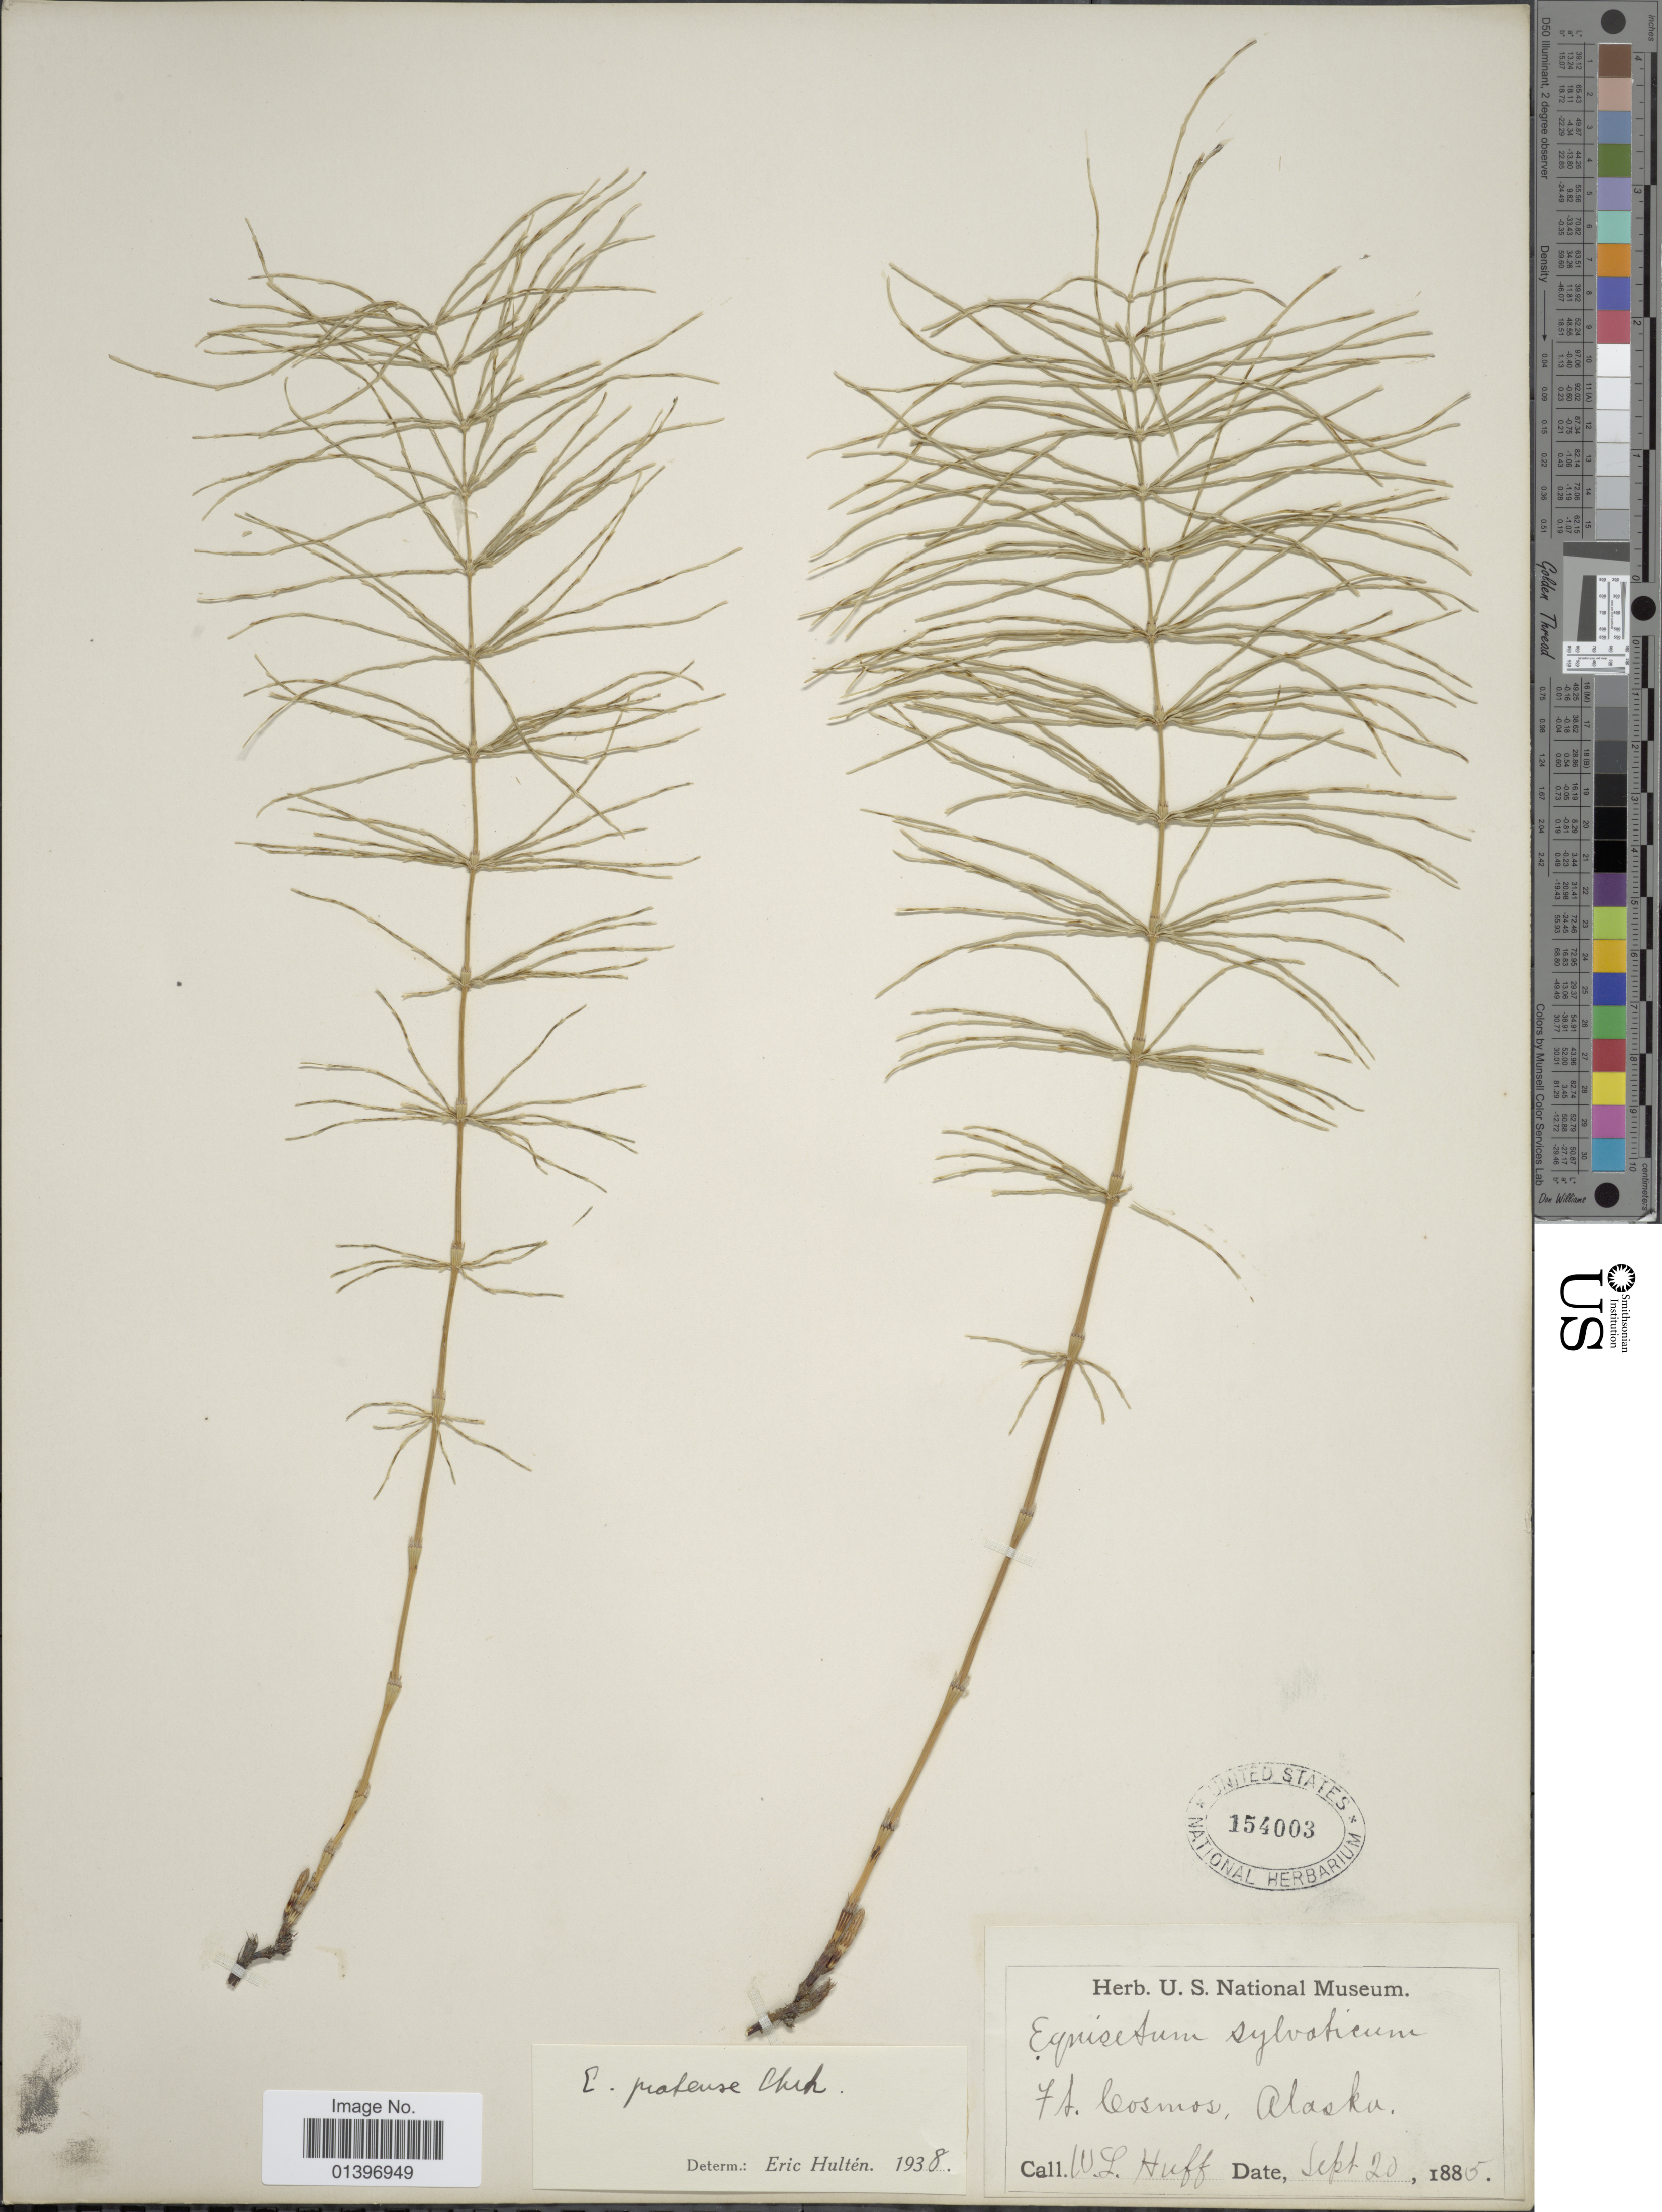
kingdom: Plantae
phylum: Tracheophyta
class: Polypodiopsida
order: Equisetales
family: Equisetaceae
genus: Equisetum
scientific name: Equisetum pratense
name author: Ehrh.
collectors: W. Huff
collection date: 1885-09-20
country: United States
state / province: Alaska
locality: Ft. Cosmos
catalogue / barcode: US 154003